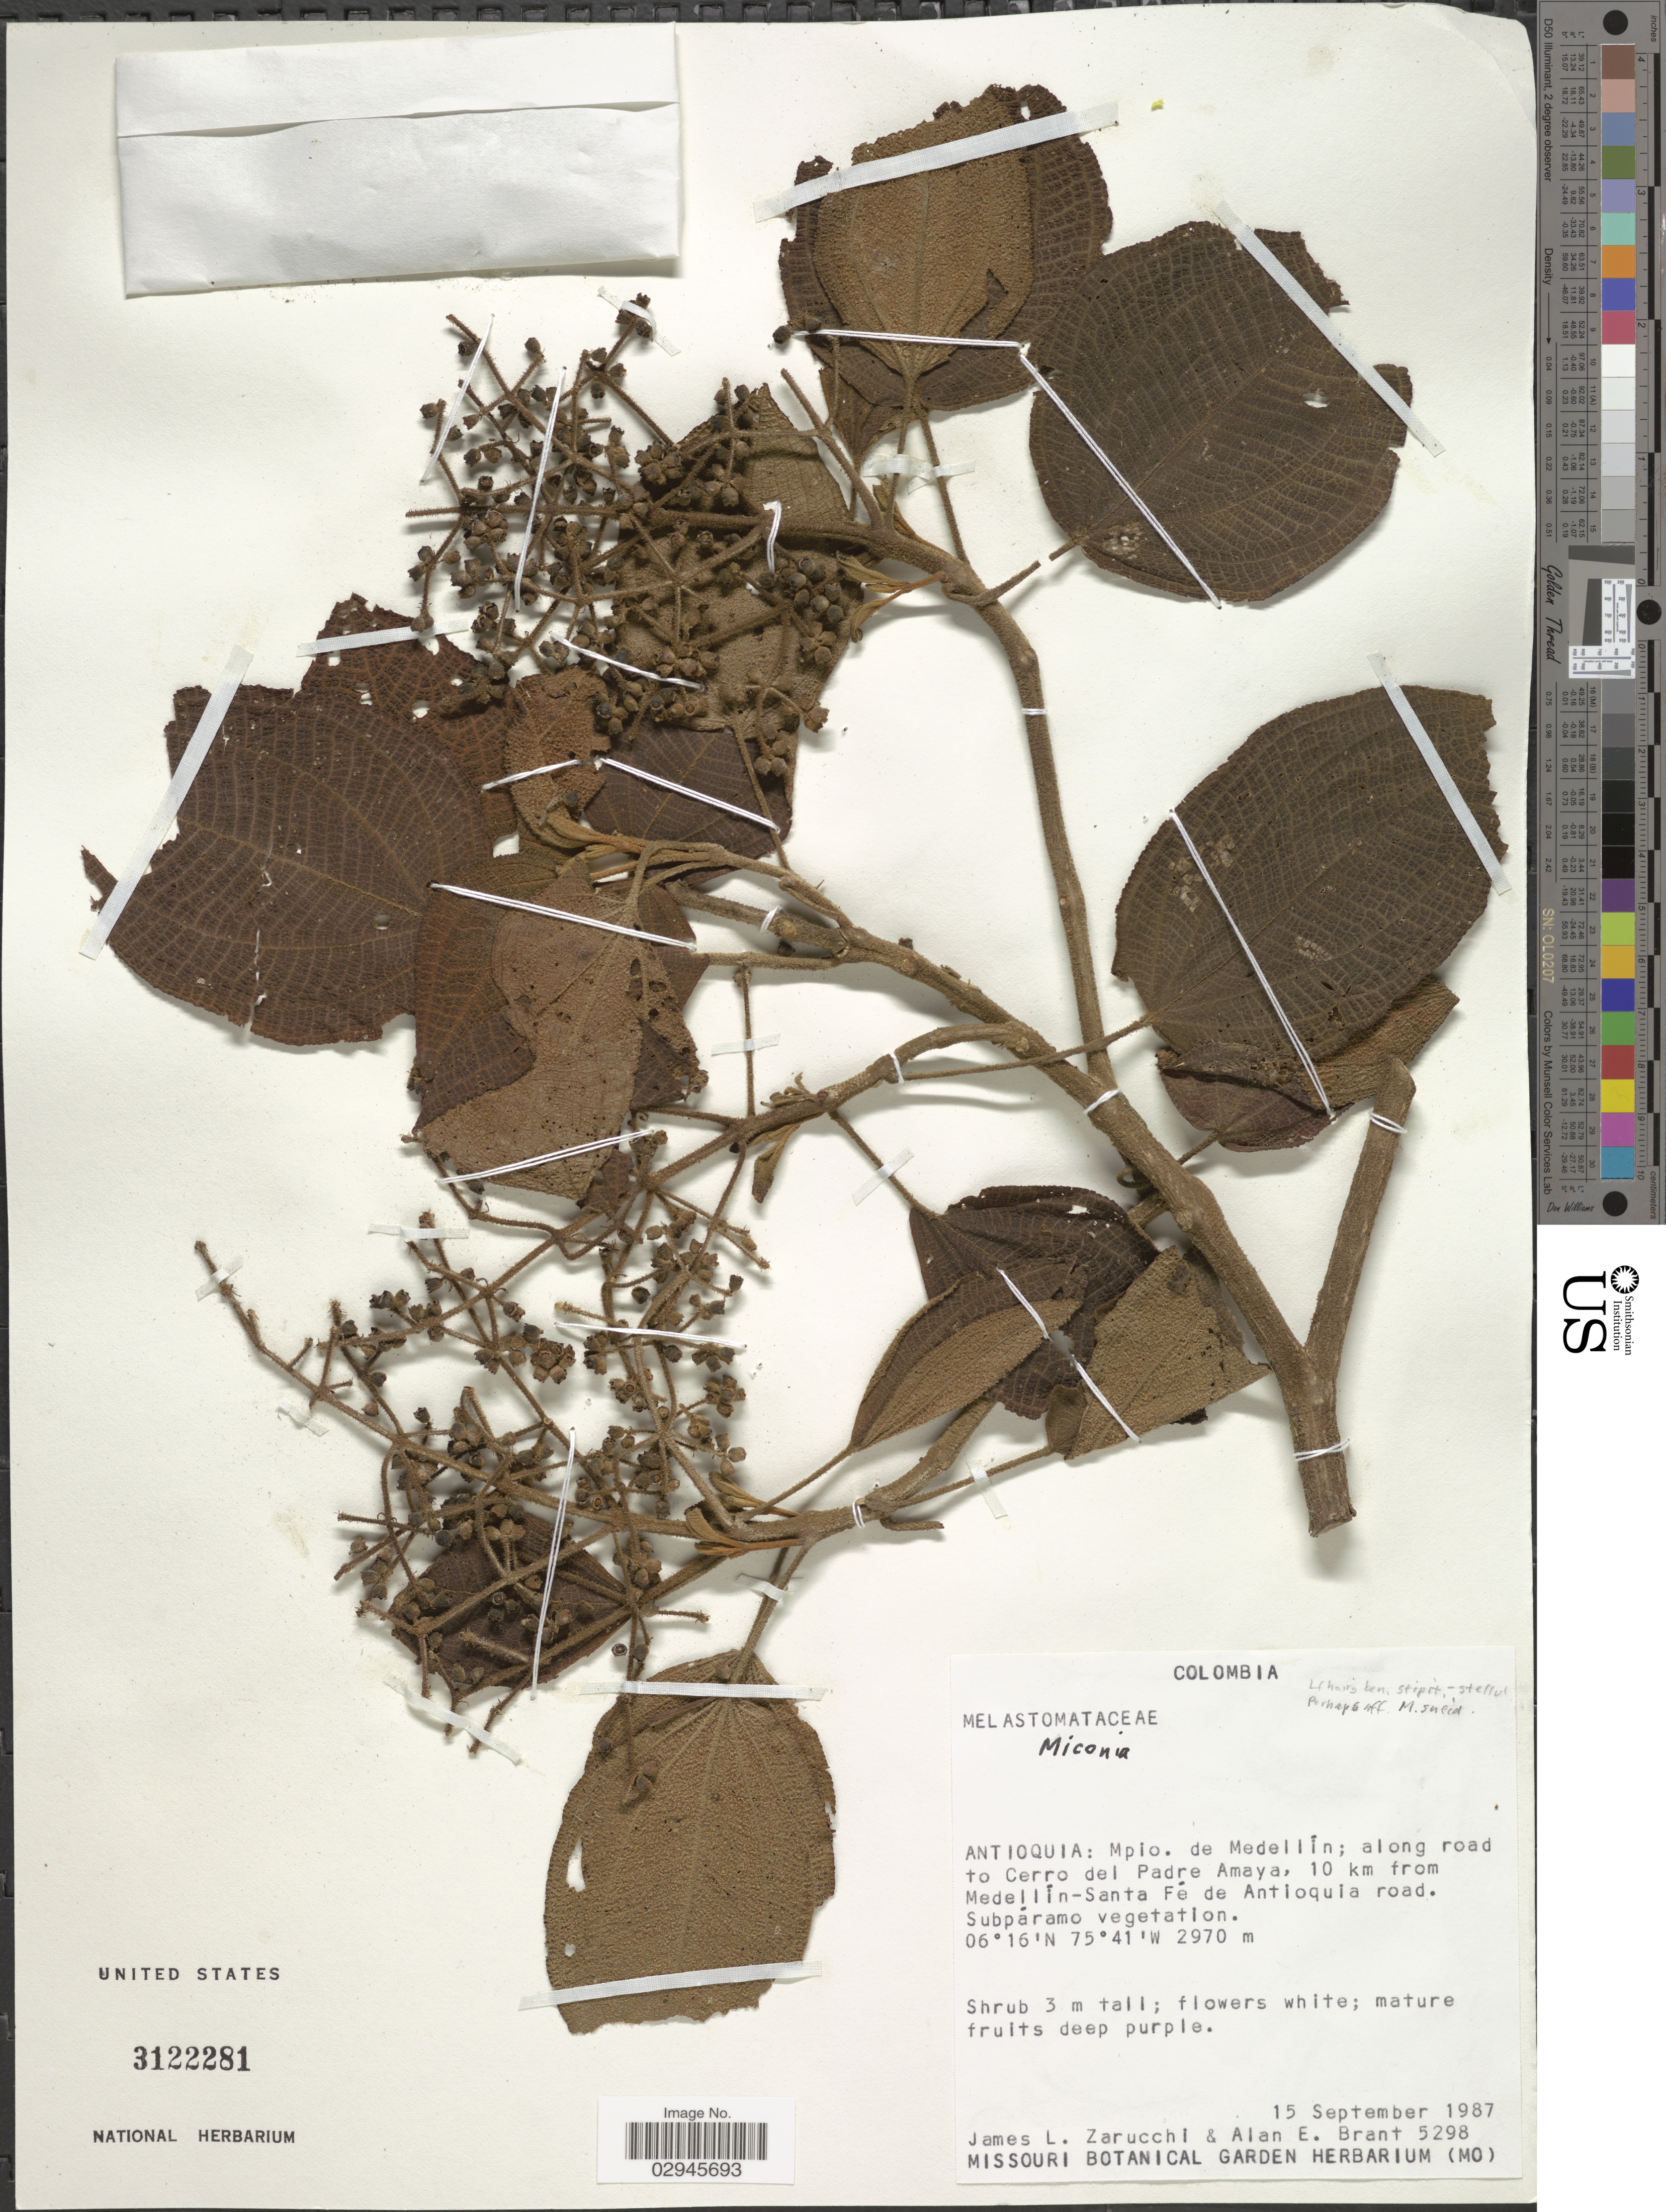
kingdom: Plantae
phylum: Tracheophyta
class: Magnoliopsida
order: Myrtales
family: Melastomataceae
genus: Miconia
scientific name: Miconia sp.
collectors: J. L. Zarucchi & A. Brant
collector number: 5298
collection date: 1987-09-15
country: Colombia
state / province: Antioquia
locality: Mpio. de Medellín; along road to Cerro del Padre Amaya, 10 km from Medellín-Santa Fé de Antioquia road.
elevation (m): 2970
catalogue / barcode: US 3122281